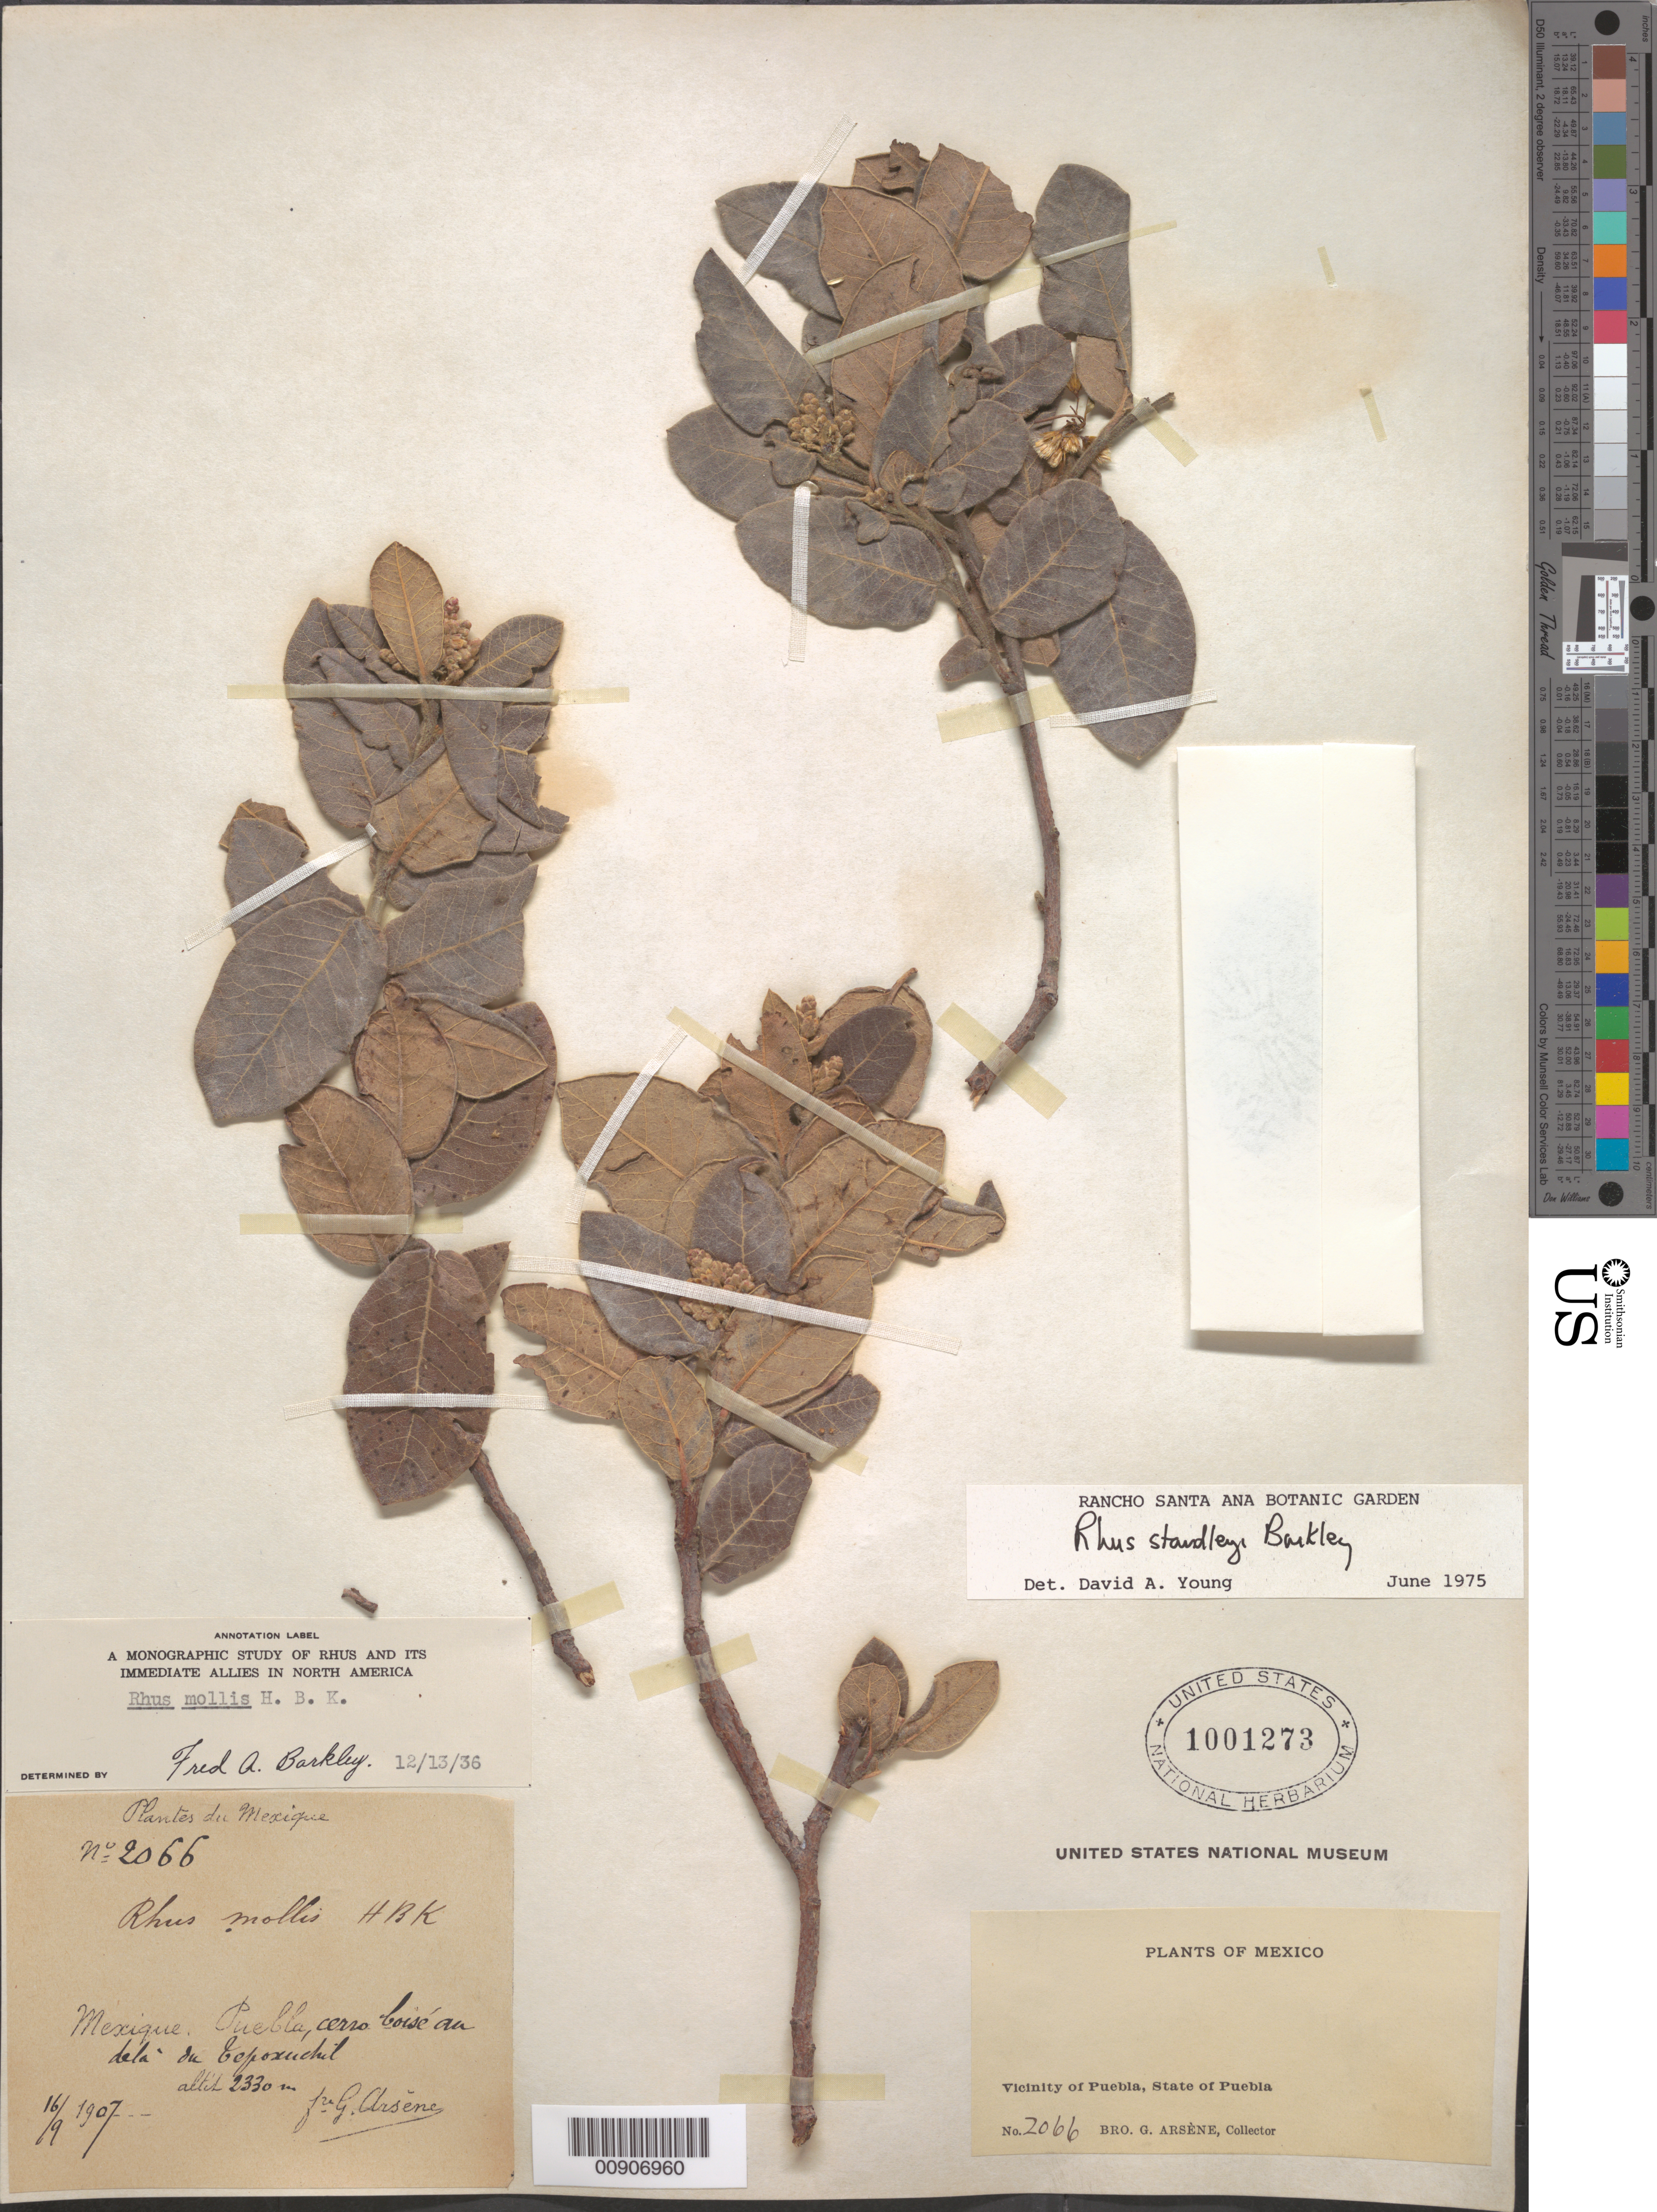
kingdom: Plantae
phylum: Tracheophyta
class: Magnoliopsida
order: Sapindales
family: Anacardiaceae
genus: Rhus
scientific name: Rhus standleyi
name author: F.A. Barkley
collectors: Bro. G. Arsène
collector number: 2066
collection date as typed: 16 Sep 1907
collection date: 1907-09-16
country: Mexico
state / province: Puebla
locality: Puebla, cerro boisé au delà du Tepoxuchil.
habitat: Boisé.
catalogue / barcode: US 1001273